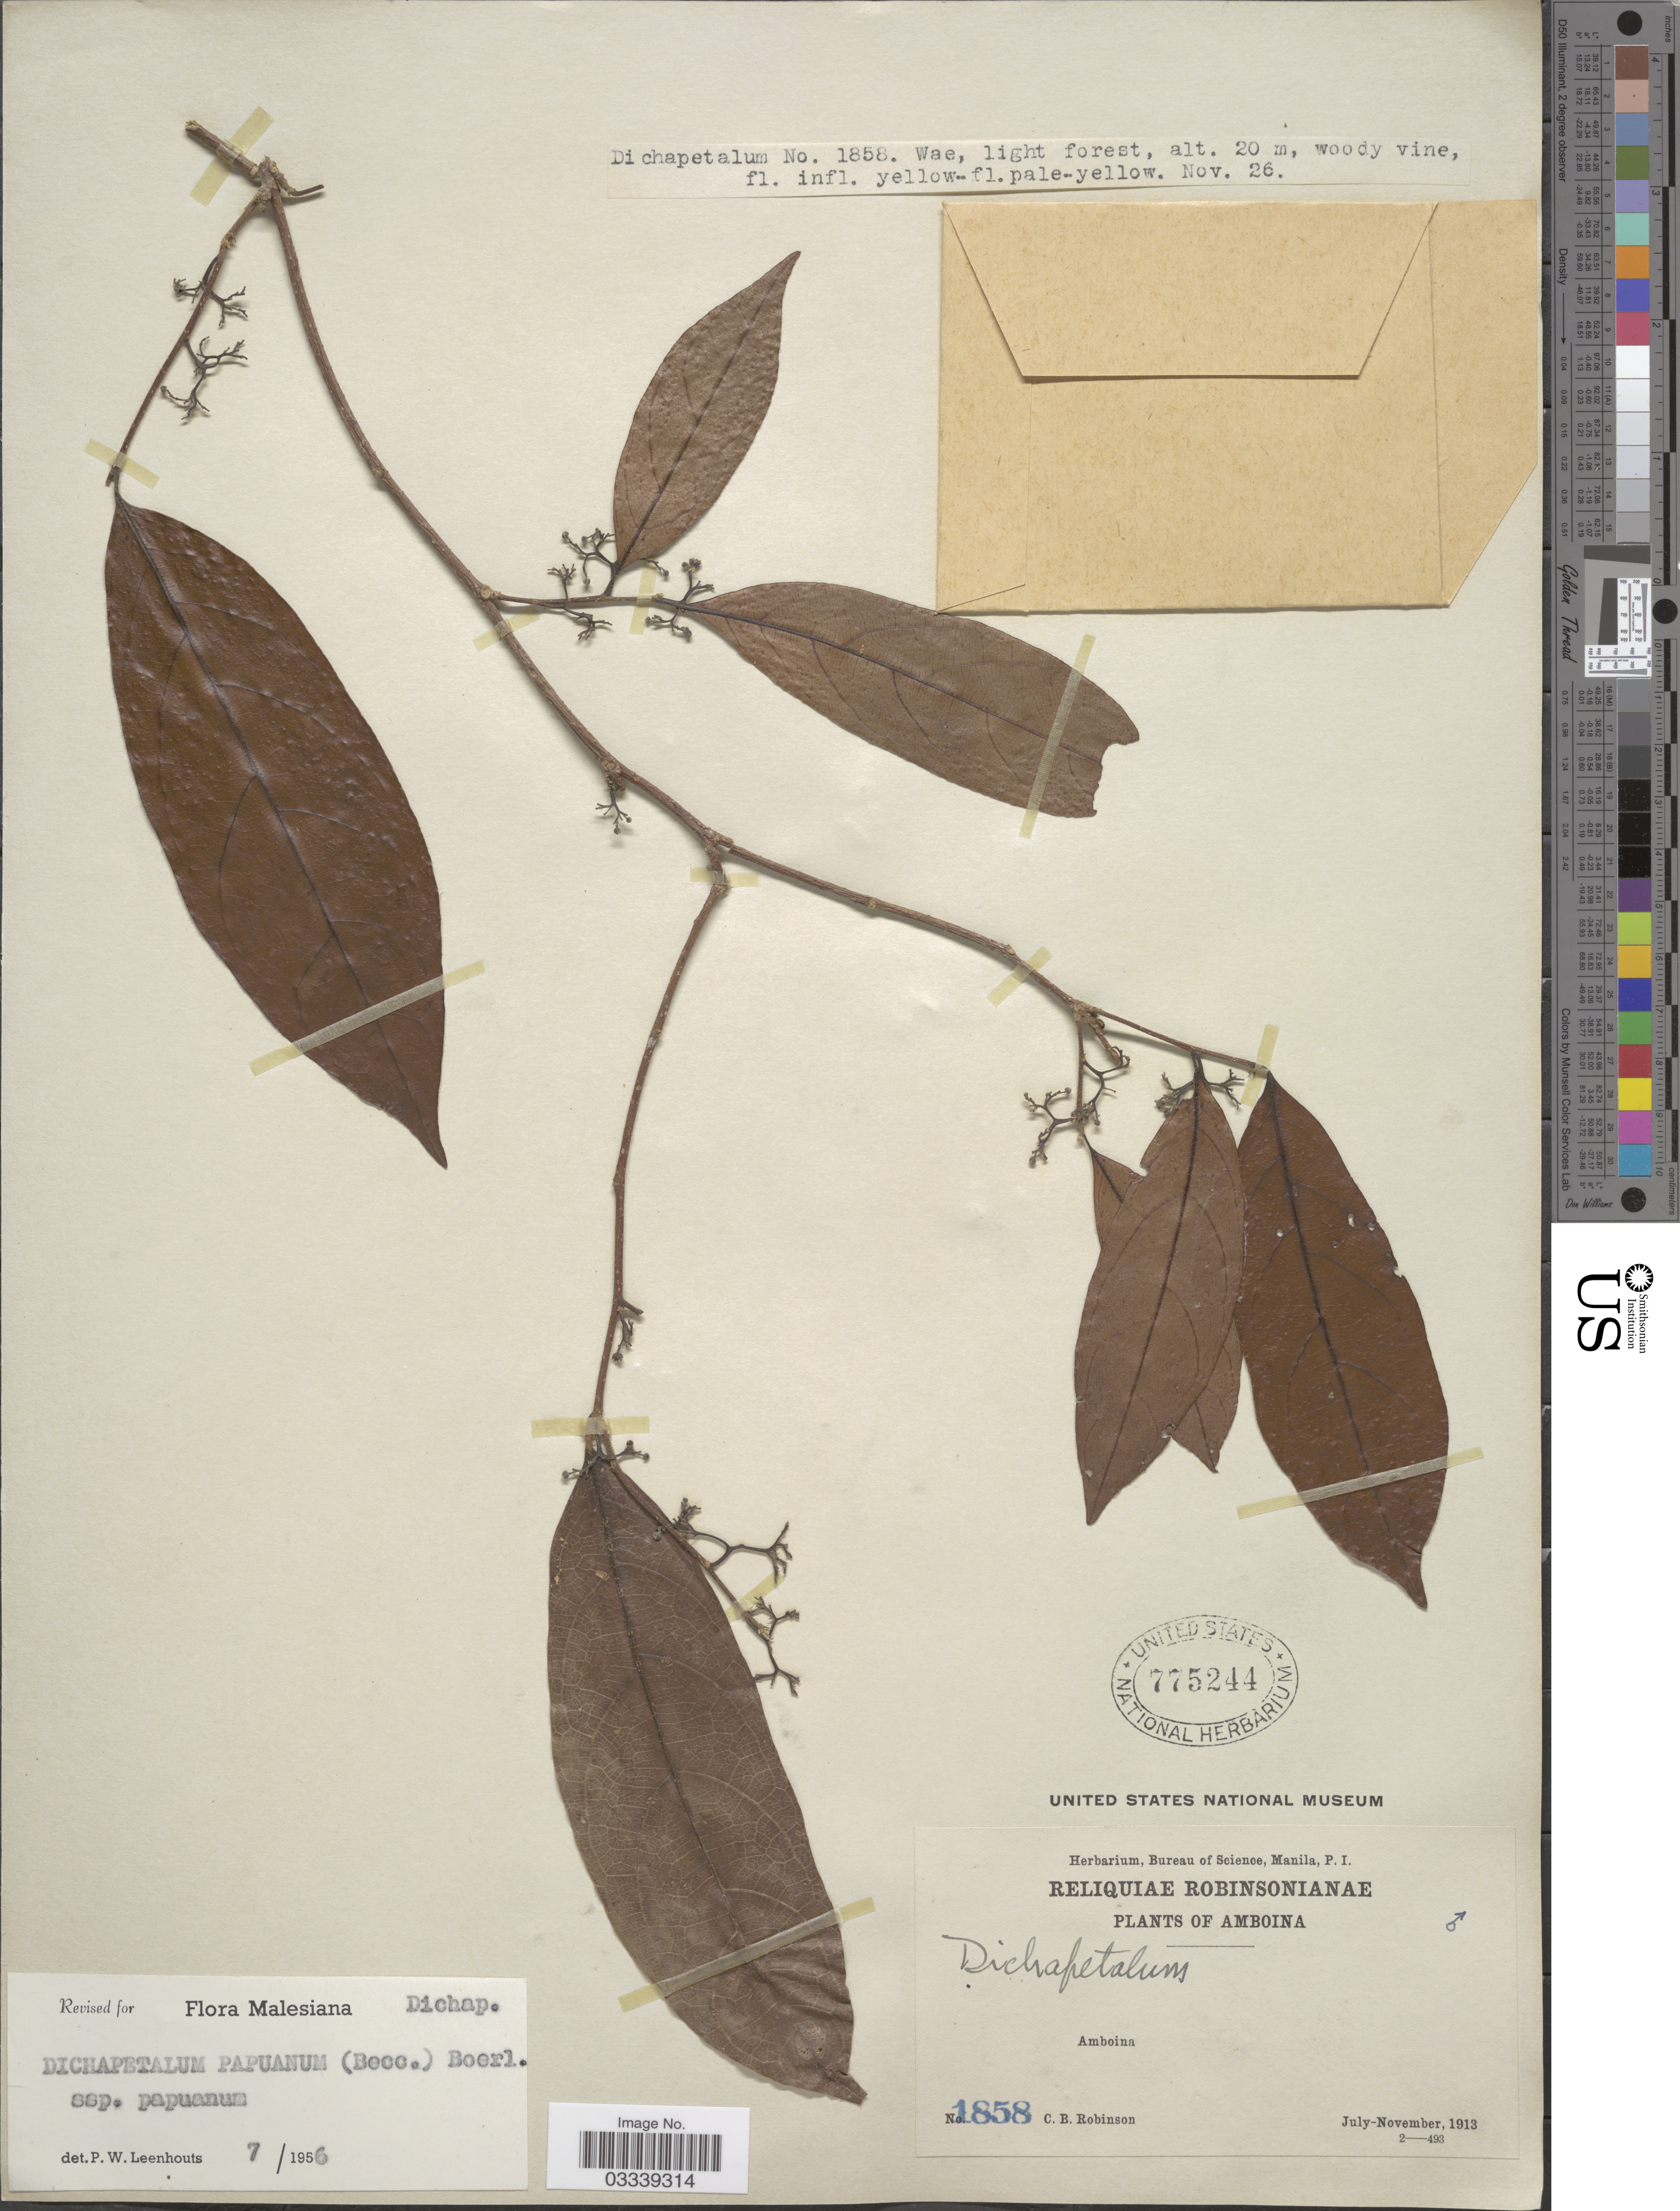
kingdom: Plantae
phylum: Tracheophyta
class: Magnoliopsida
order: Malpighiales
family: Dichapetalaceae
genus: Dichapetalum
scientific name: Dichapetalum papuanum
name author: (Becc.) Boerl.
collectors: C. Robinson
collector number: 1858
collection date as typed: Transcribed d/m/y: /11/26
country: Indonesia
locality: Amboina.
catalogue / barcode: US 775244